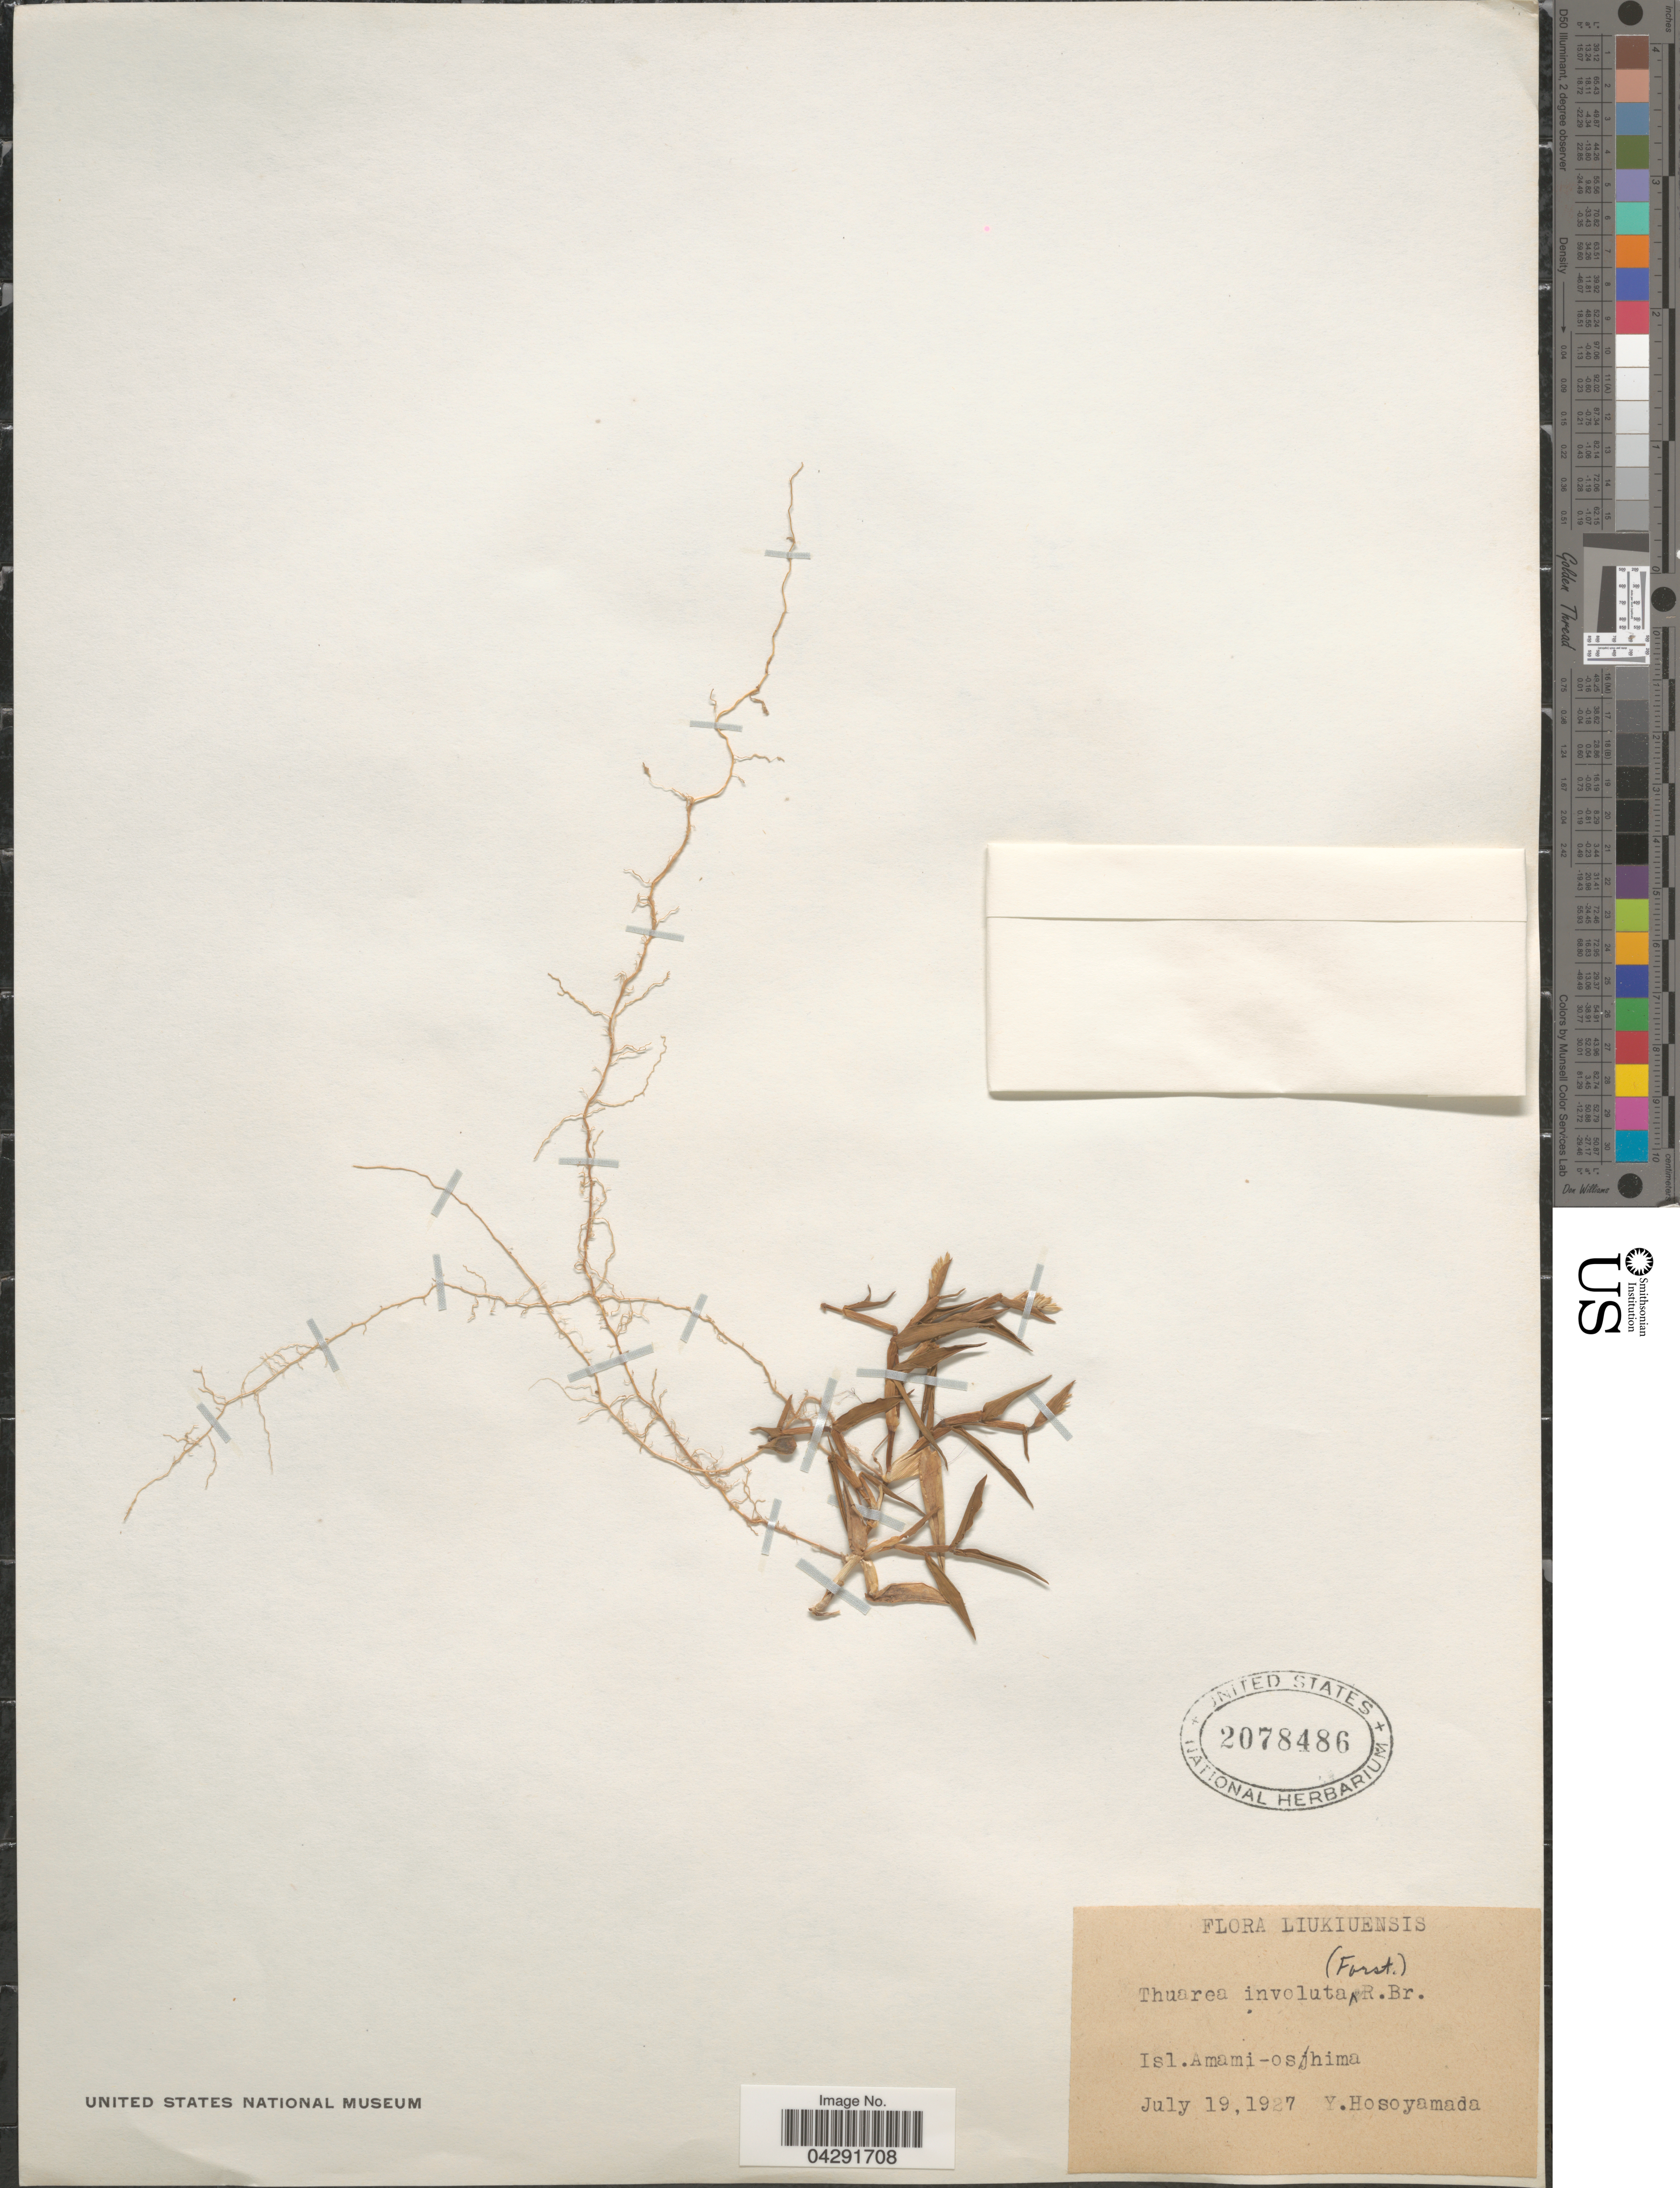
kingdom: Plantae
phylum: Tracheophyta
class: Liliopsida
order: Poales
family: Poaceae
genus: Thuarea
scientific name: Thuarea involuta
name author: (G. Forst.) R. Br. ex Sm.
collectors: Y. Hosoyamada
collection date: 1927-07-19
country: Japan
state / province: Okinawa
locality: Liukiuensis. Isl. Amami-oshima.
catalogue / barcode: US 2078486